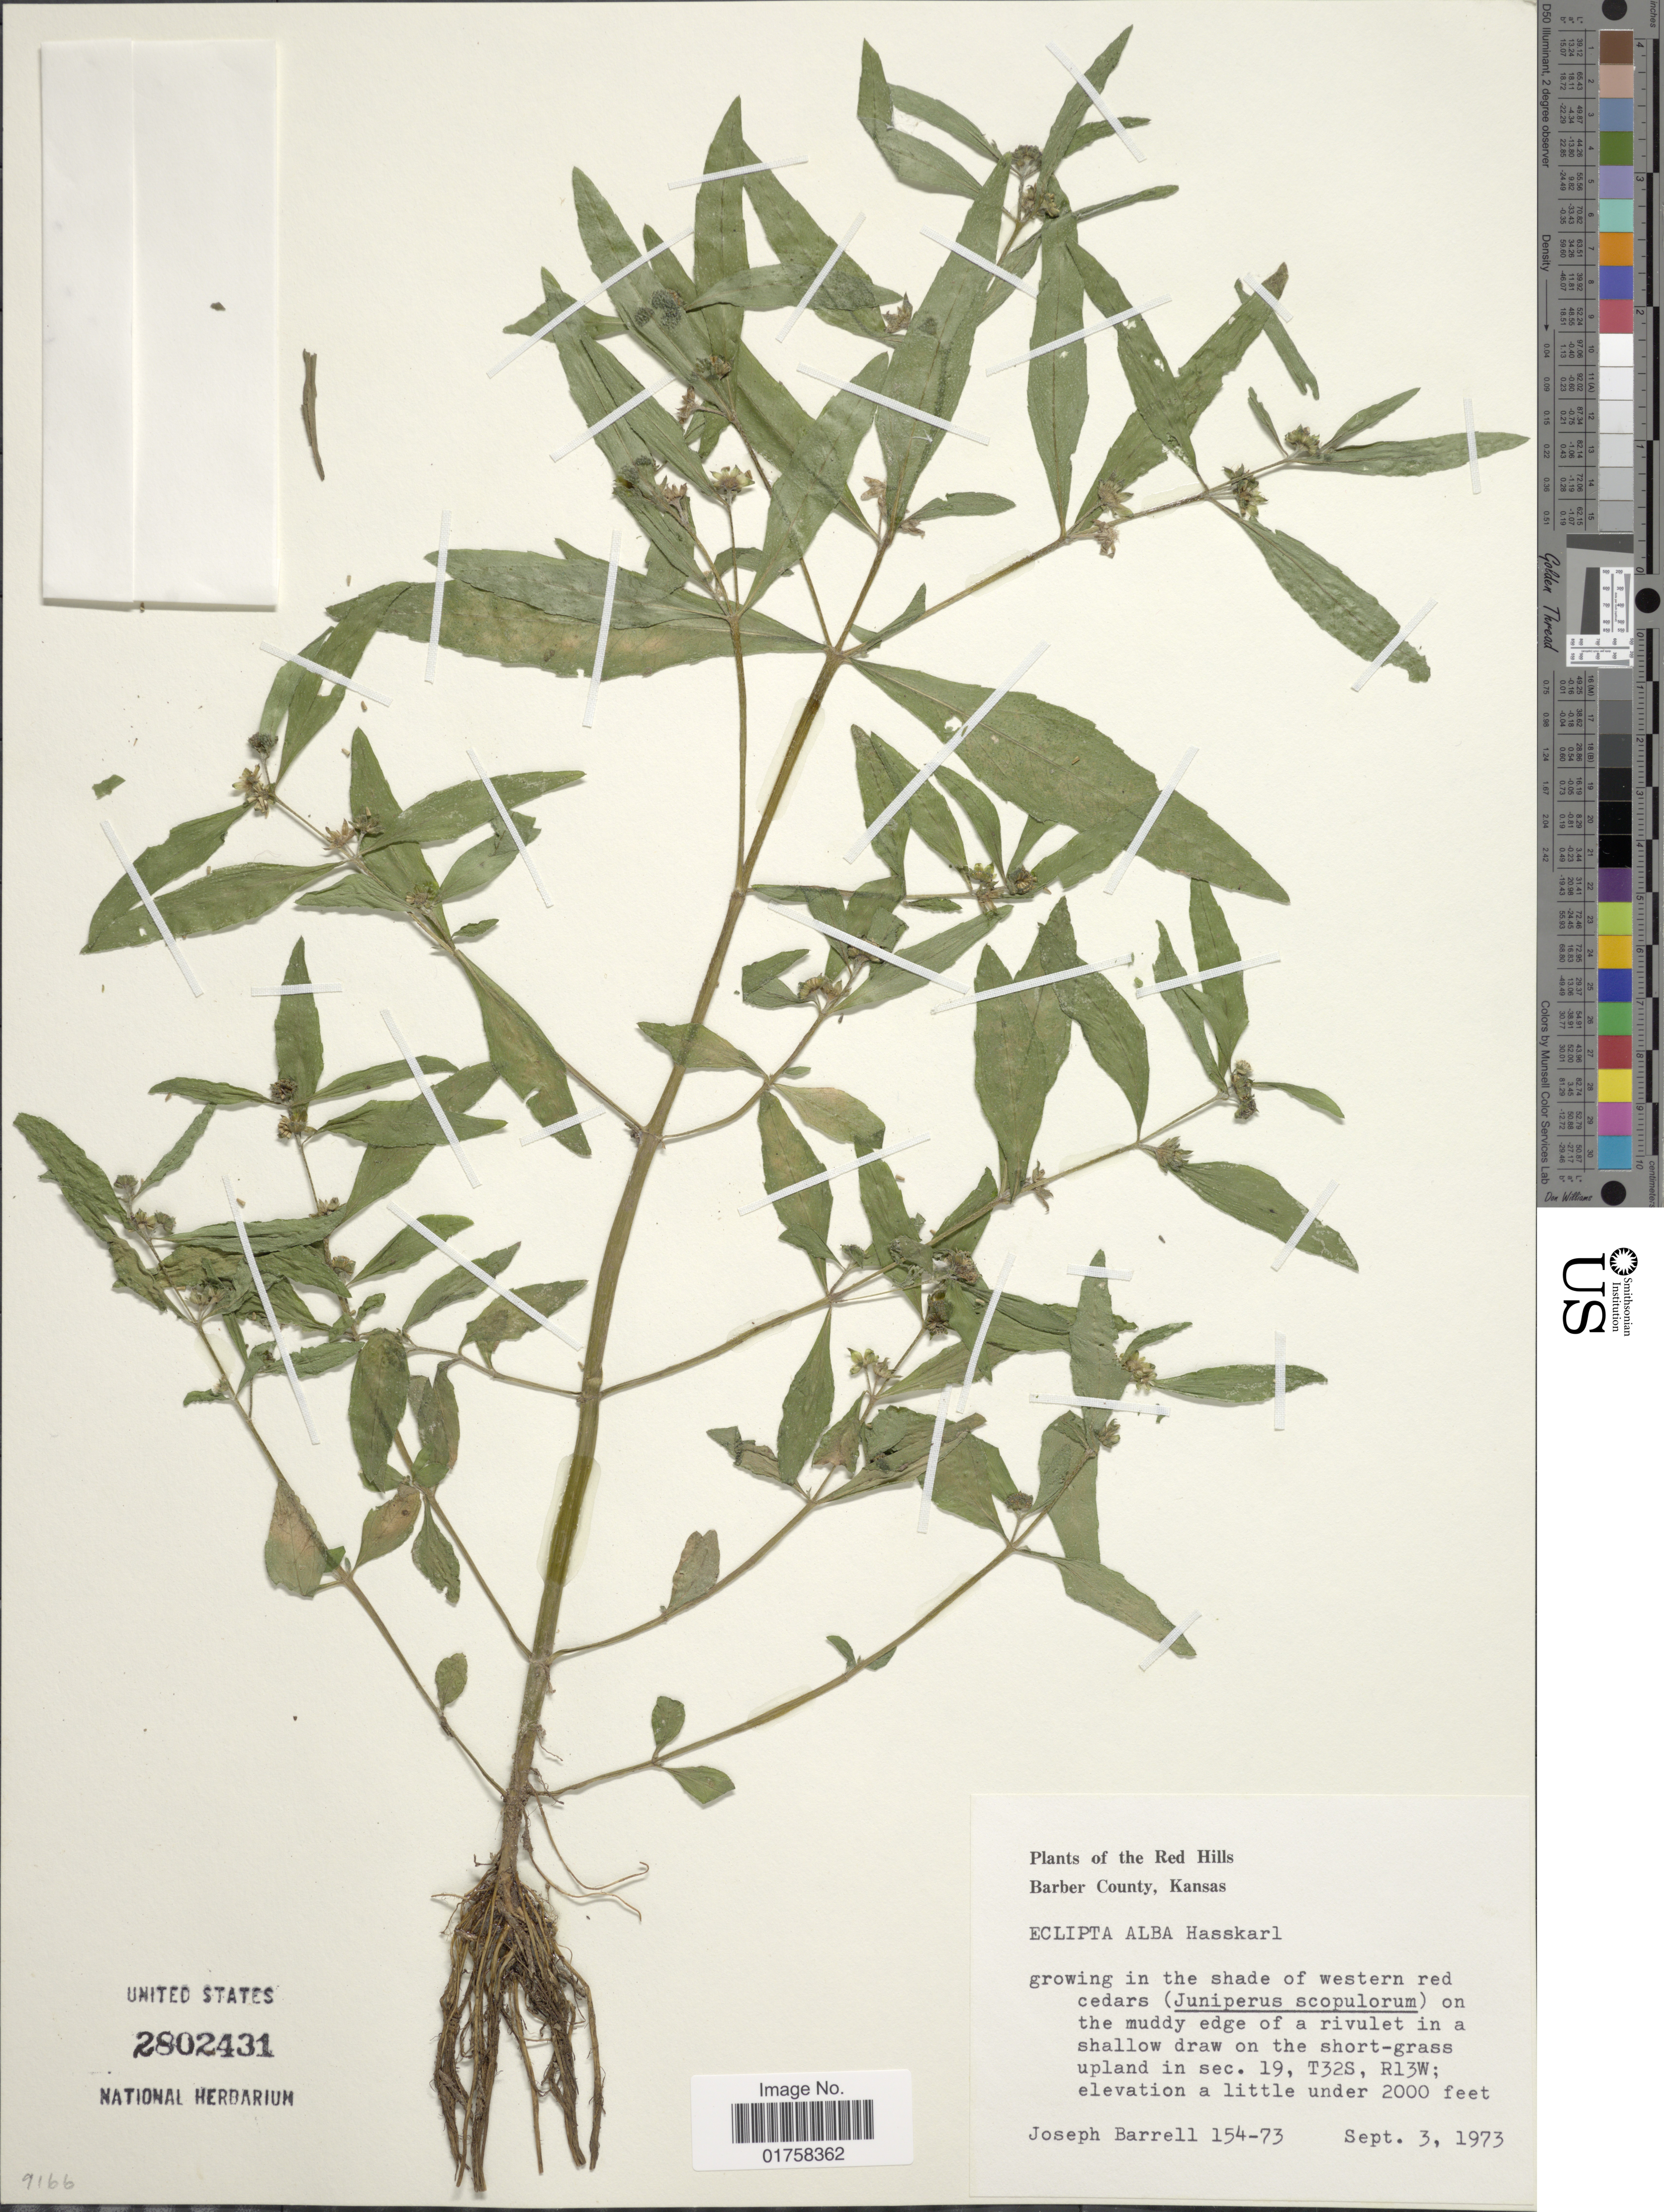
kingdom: Plantae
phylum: Tracheophyta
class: Magnoliopsida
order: Asterales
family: Asteraceae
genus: Eclipta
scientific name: Eclipta alba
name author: (L.) Hassk.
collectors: J. Barrell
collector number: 154-73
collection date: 1973-09-03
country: United States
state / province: Kansas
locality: Red Hills, Barber County, growing in the shade of western red cedars on the muddy edge of a rivulet in a shallow draw on the short-grass upland in sec. 19, T32S, R13W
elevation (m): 610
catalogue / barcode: US 2802431